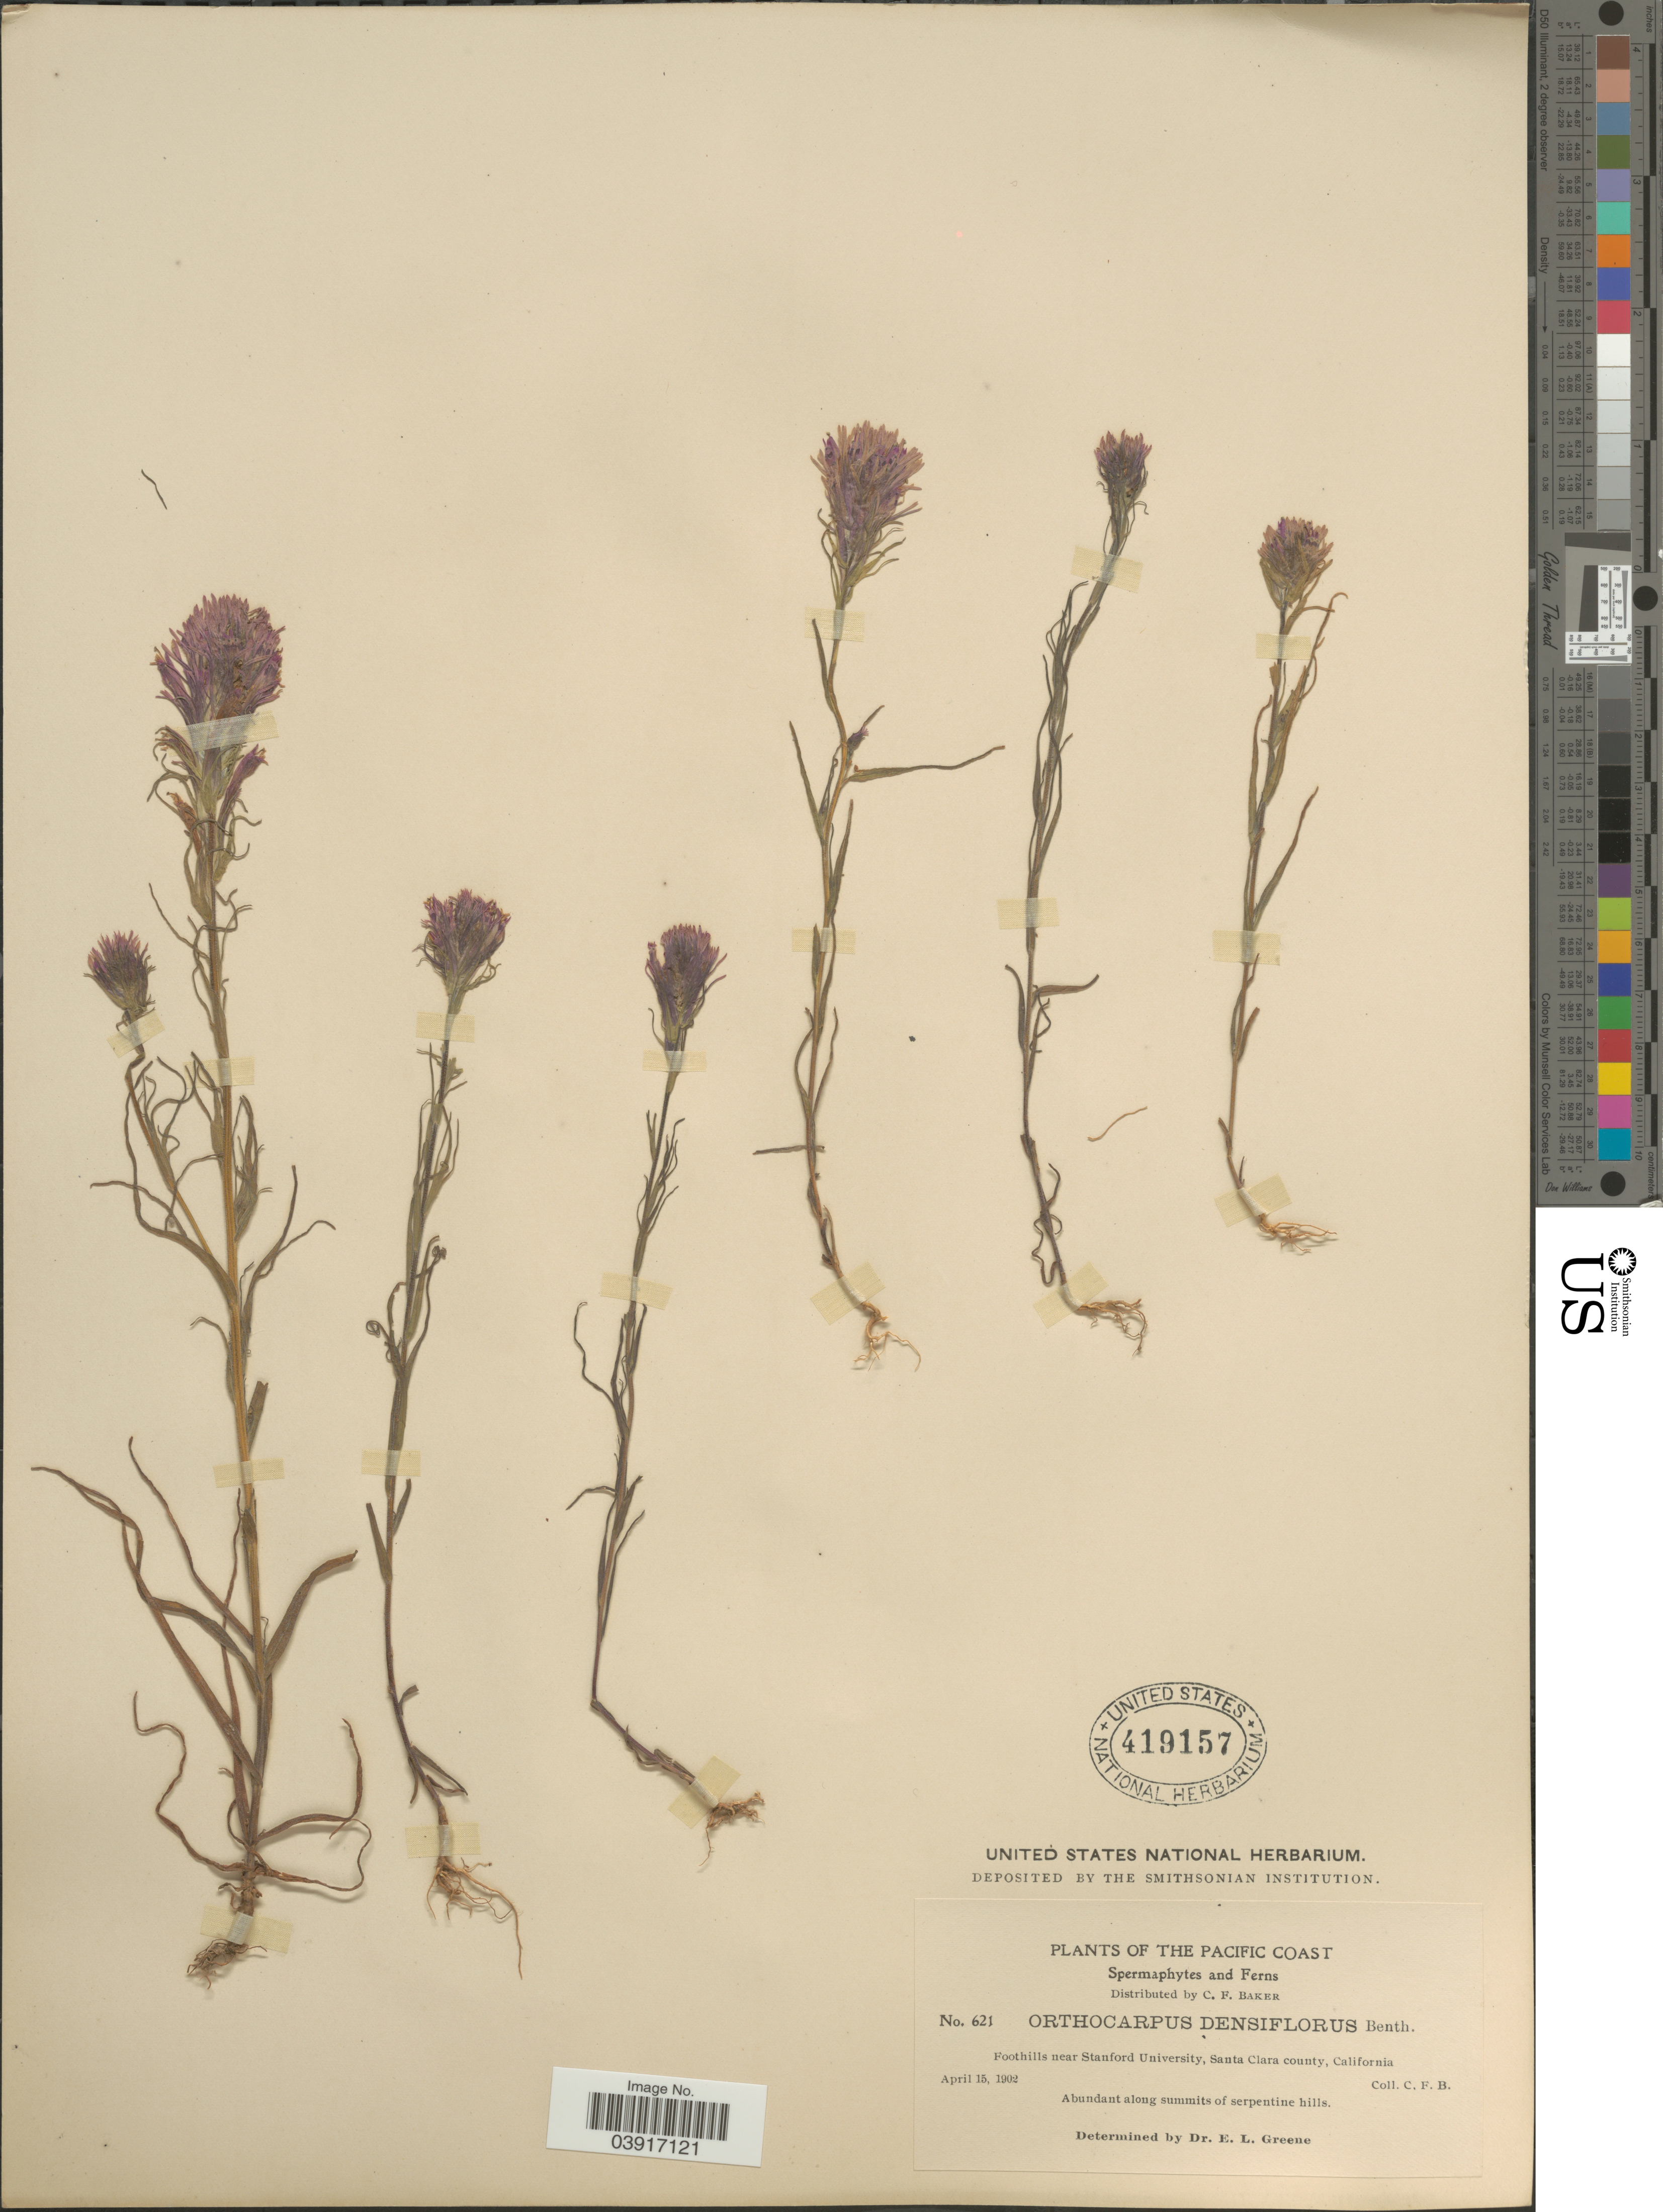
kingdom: Plantae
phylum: Tracheophyta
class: Magnoliopsida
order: Lamiales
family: Orobanchaceae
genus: Orthocarpus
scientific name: Orthocarpus densiflorus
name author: Benth.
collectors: C. F. Baker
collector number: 621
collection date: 1902-04-15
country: United States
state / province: California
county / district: Santa Clara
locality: The Pacific Coast. Foothills near Stanford University, Santa Clara county.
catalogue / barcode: US 419157